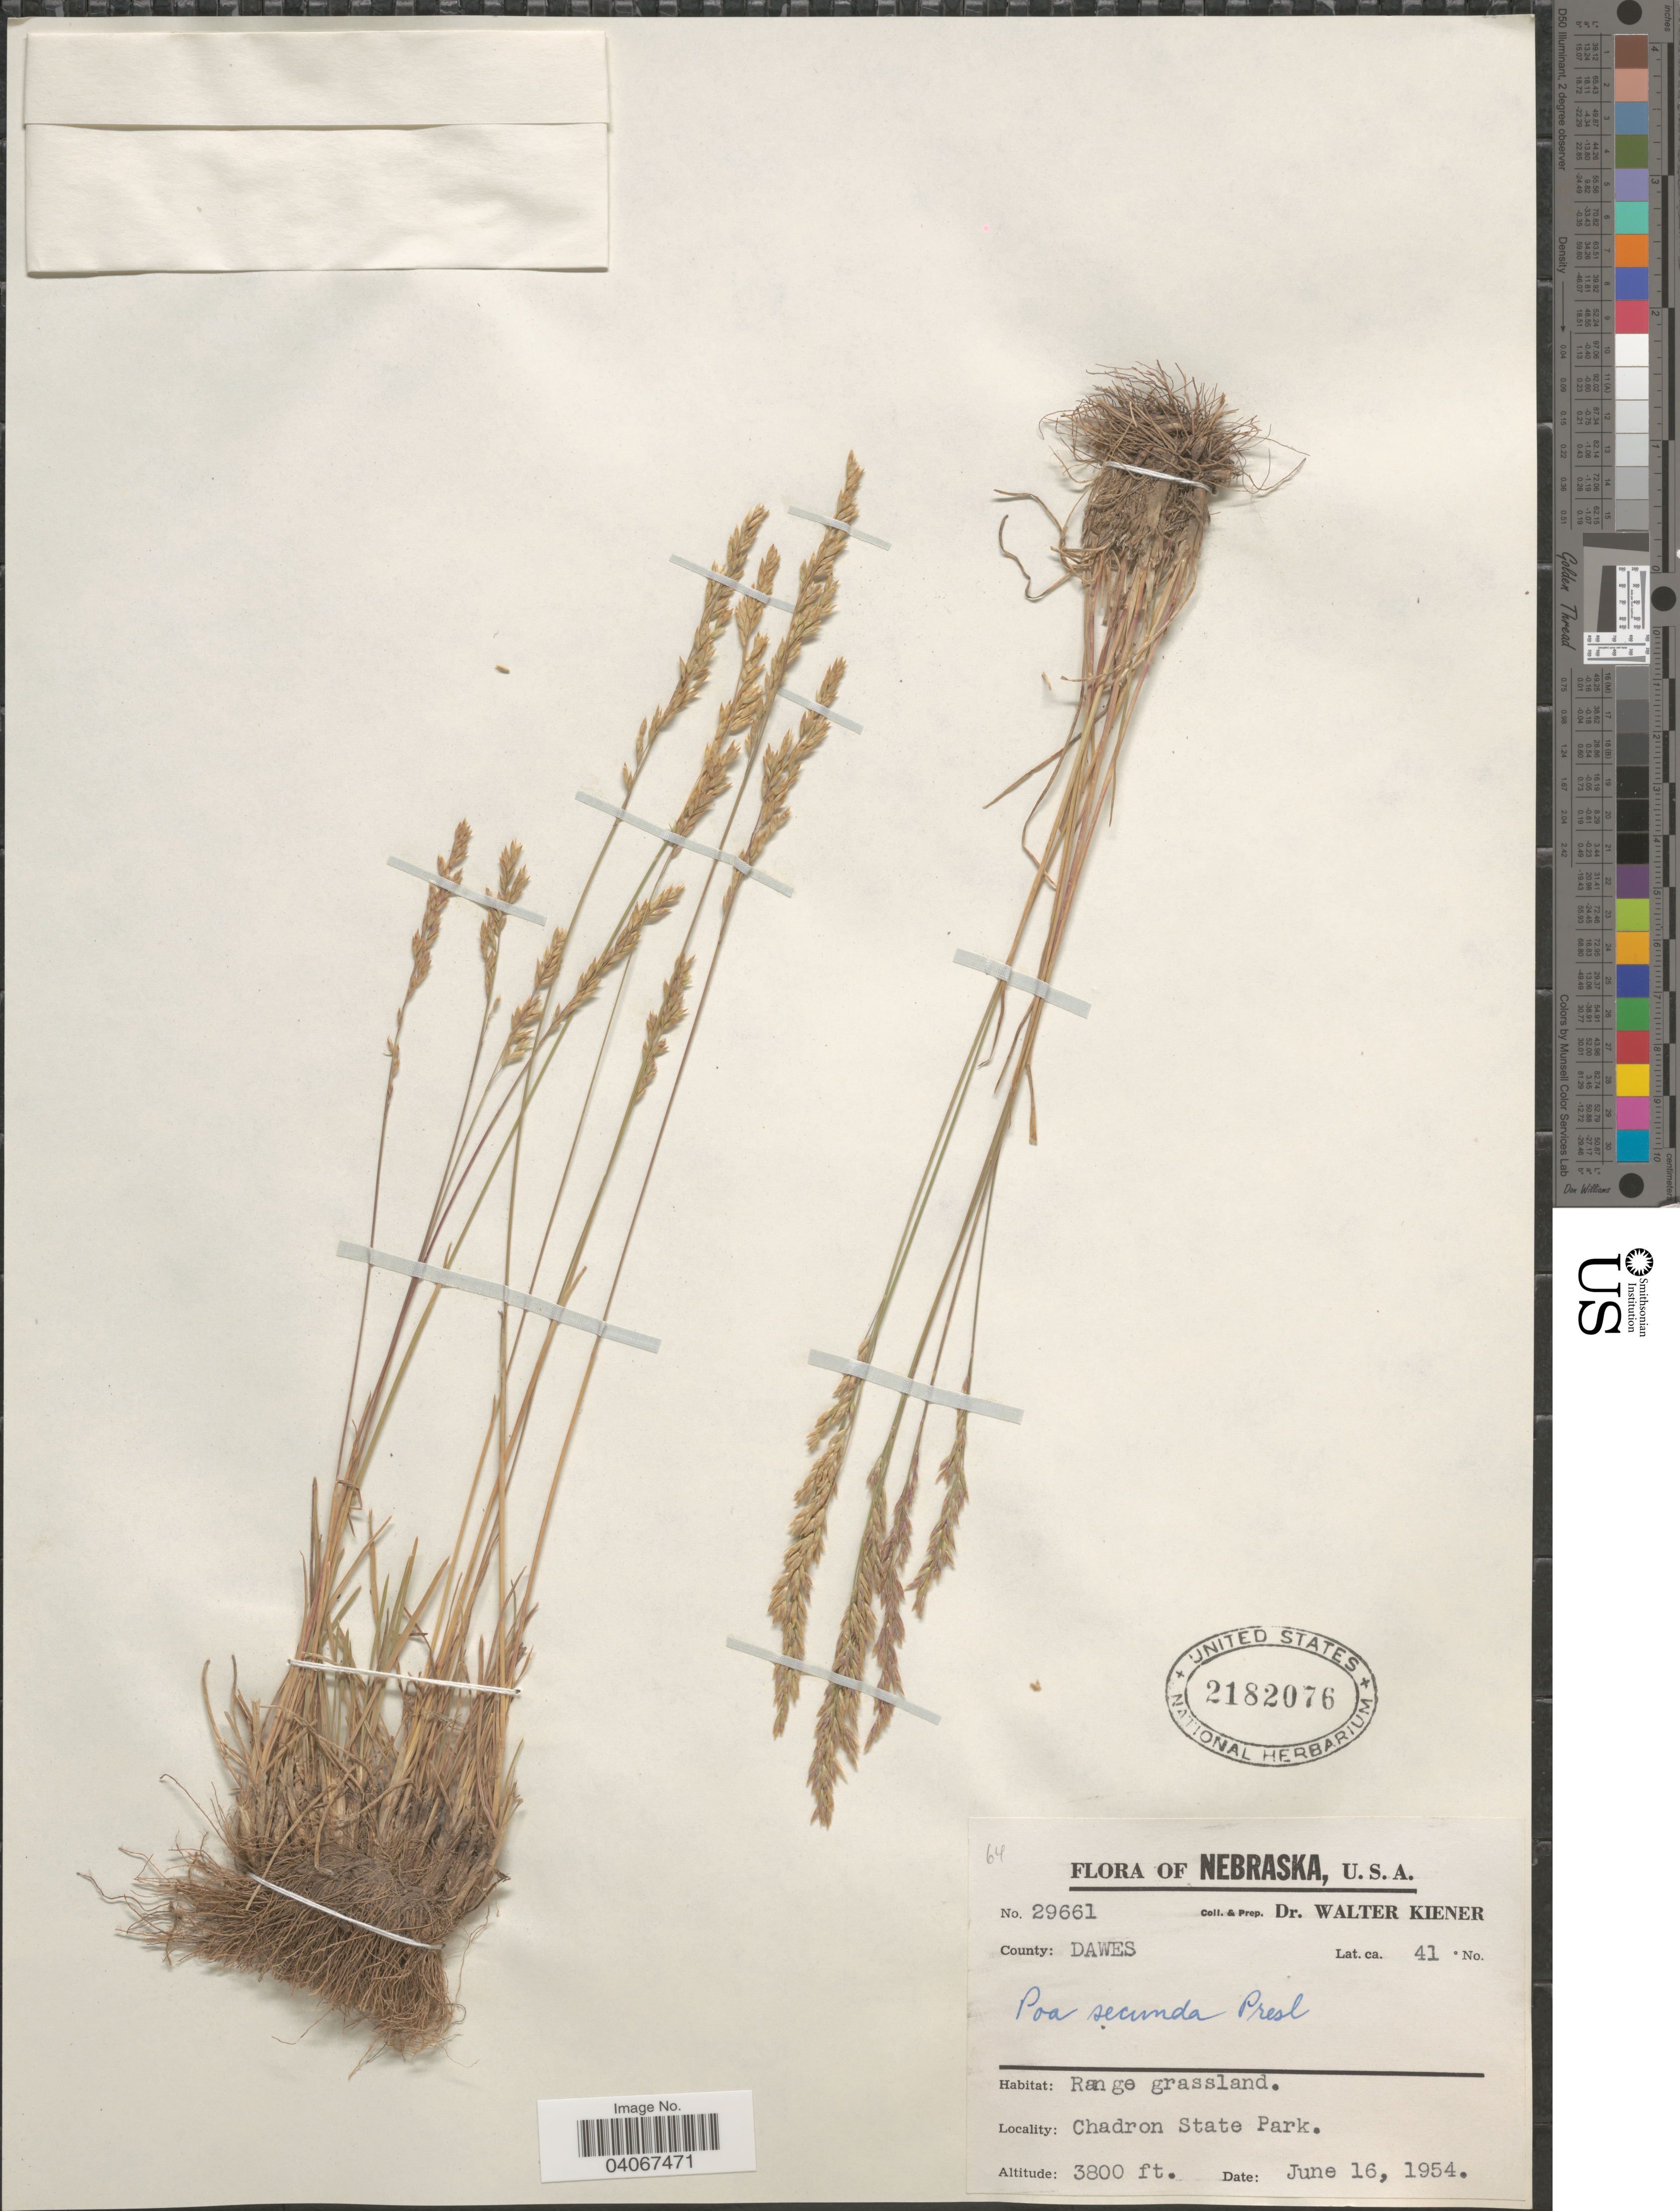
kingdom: Plantae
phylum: Tracheophyta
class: Liliopsida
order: Poales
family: Poaceae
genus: Poa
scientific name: Poa secunda subsp. secunda var. secunda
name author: J. Presl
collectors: W. Kiener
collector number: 29661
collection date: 1954-06-16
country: United States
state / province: Nebraska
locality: County: Dawes. Chadron State Park.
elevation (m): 1158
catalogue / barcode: US 2182076